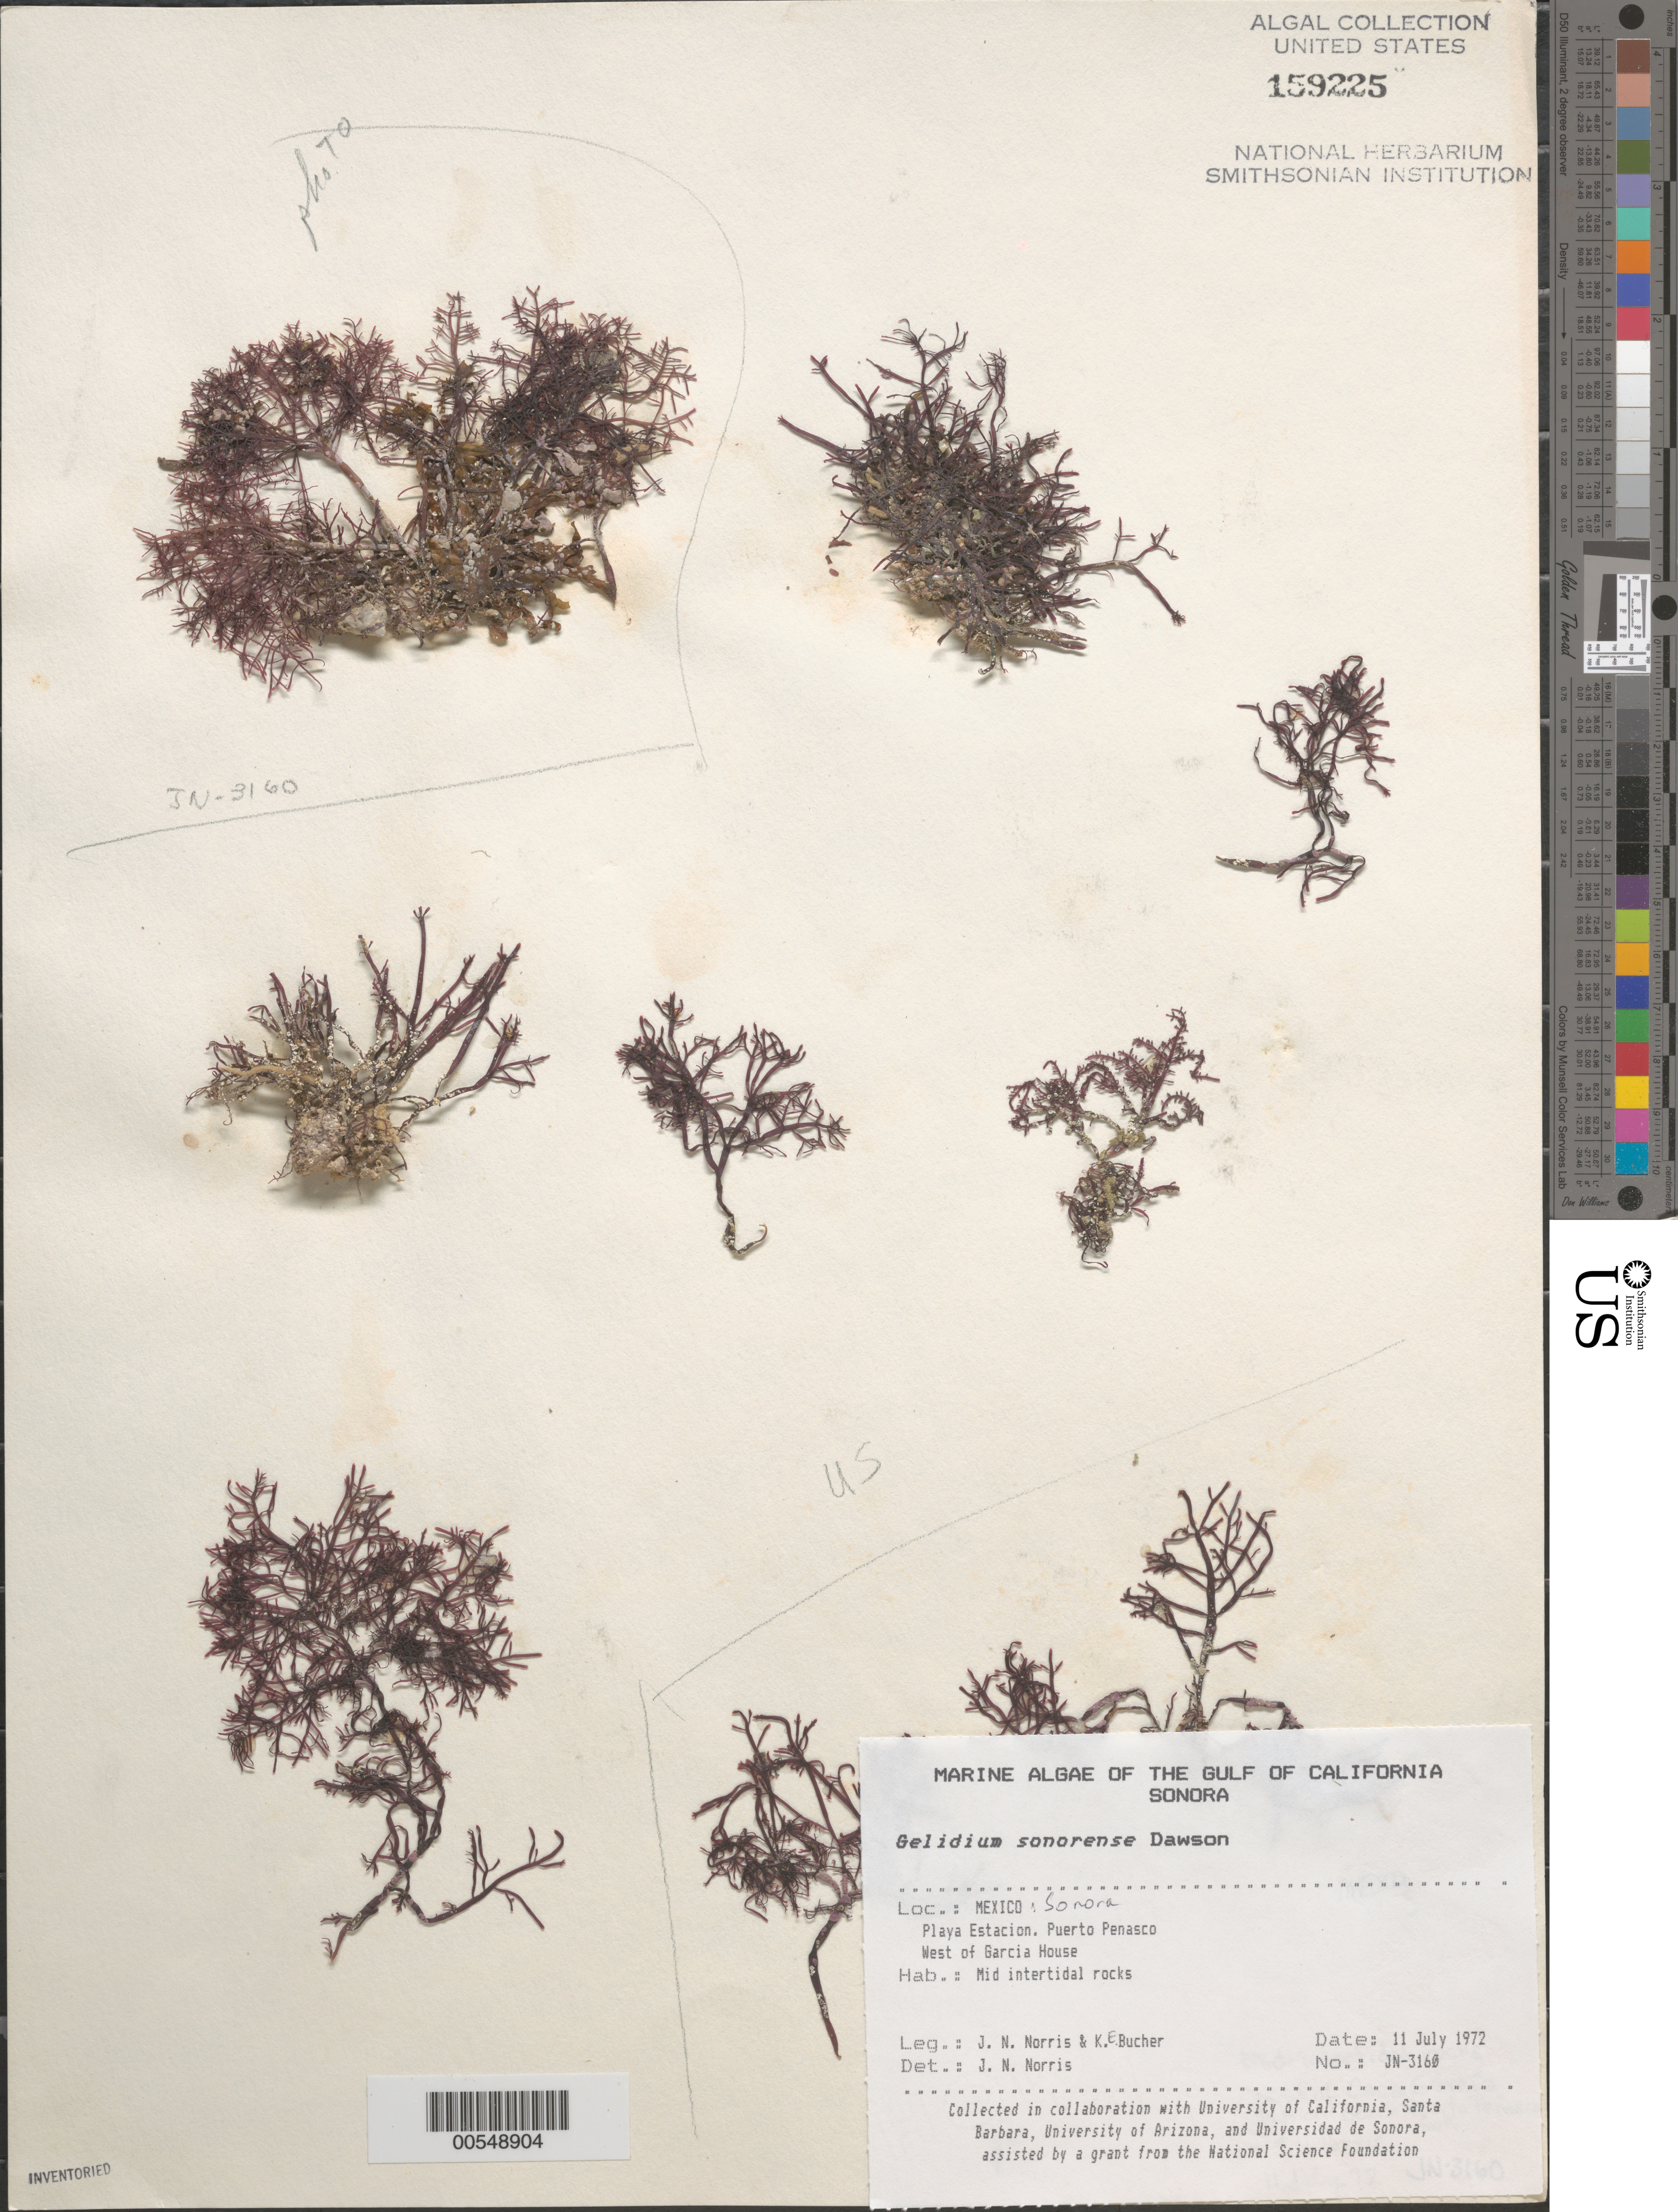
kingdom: Plantae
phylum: Rhodophyta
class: Florideophyceae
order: Gelidiales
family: Pterocladiaceae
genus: Pterocladia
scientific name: Pterocladia sonorense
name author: (E.Y. Dawson) J.G.Stewart & J.N. Norris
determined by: Algae name updating Project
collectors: J. N. Norris & K. E. Bucher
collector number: JN-3160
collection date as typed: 11 Jul 1972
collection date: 1972-07-11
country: Mexico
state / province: Sonora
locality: Playa Estacion, Puerto Penasco, west of Garcia House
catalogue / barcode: US 159225